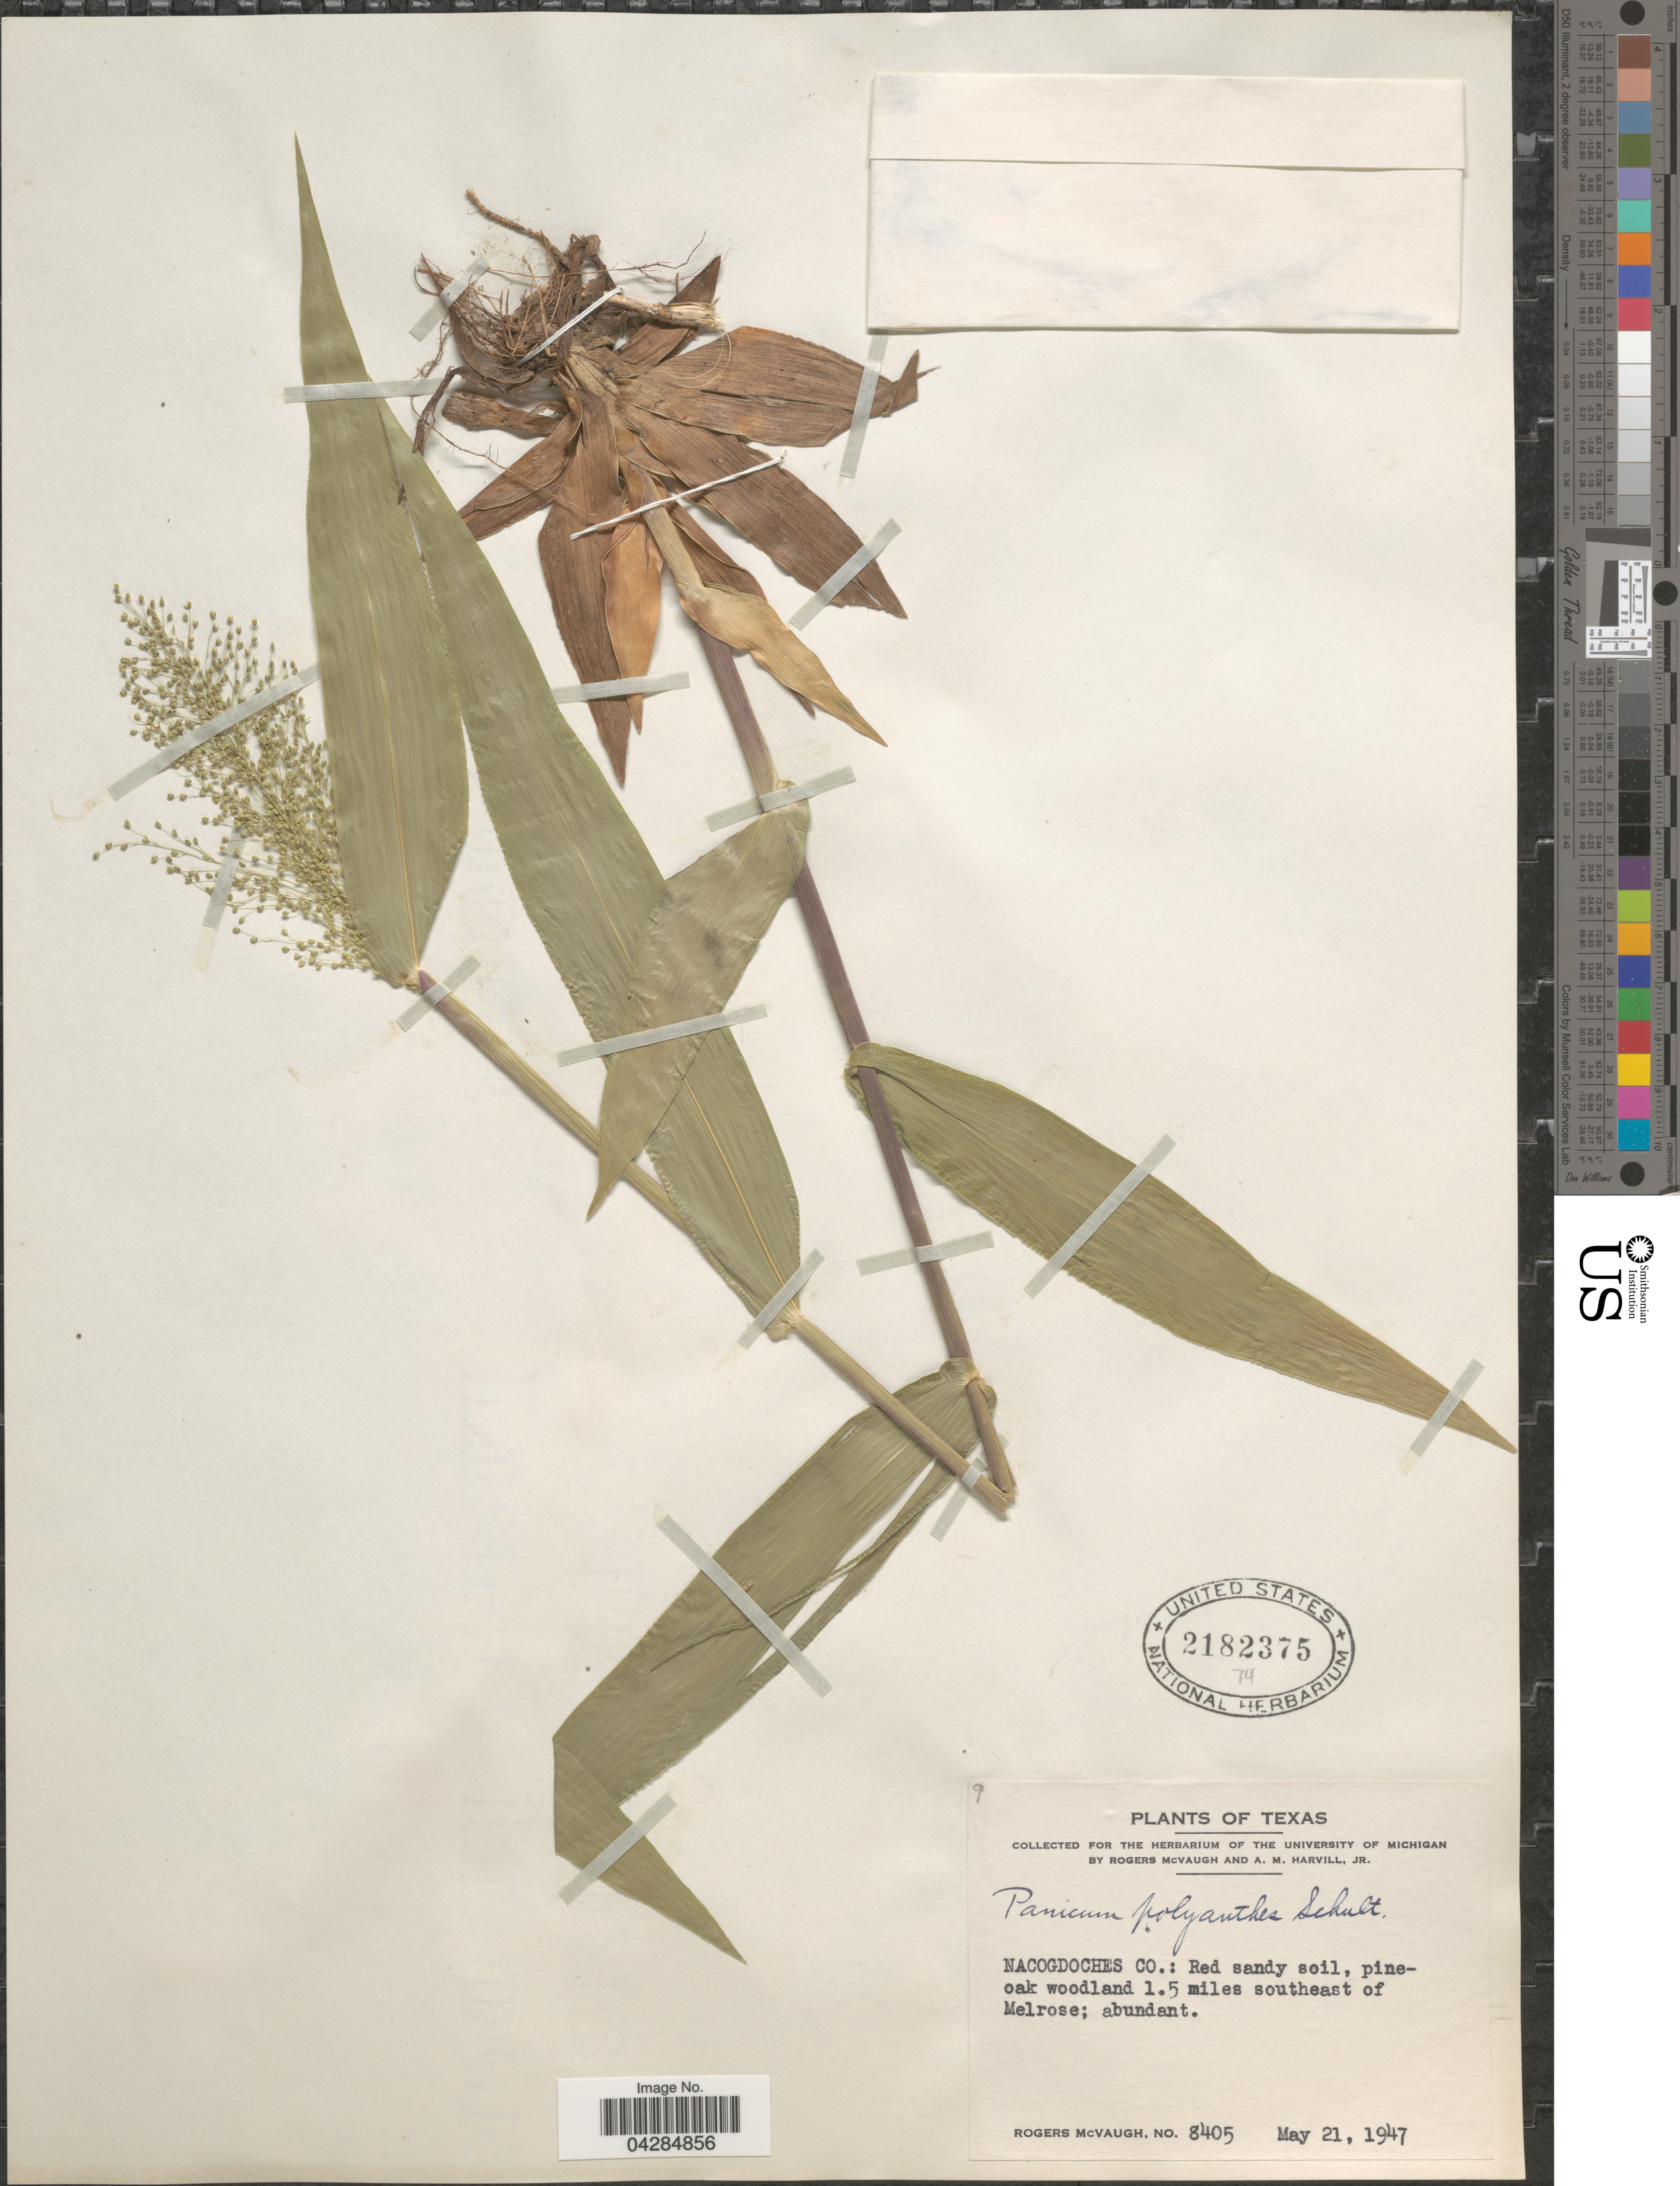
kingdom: Plantae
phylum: Tracheophyta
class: Liliopsida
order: Poales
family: Poaceae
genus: Dichanthelium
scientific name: Dichanthelium polyanthes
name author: (Schult.) Mohlenbr.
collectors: R. McVaugh & A. Harvill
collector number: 8405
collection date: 1947-05-21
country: United States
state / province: Texas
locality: Nacogdoches Co.: 1.5 miles southeast of Melrose.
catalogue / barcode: US 2182375